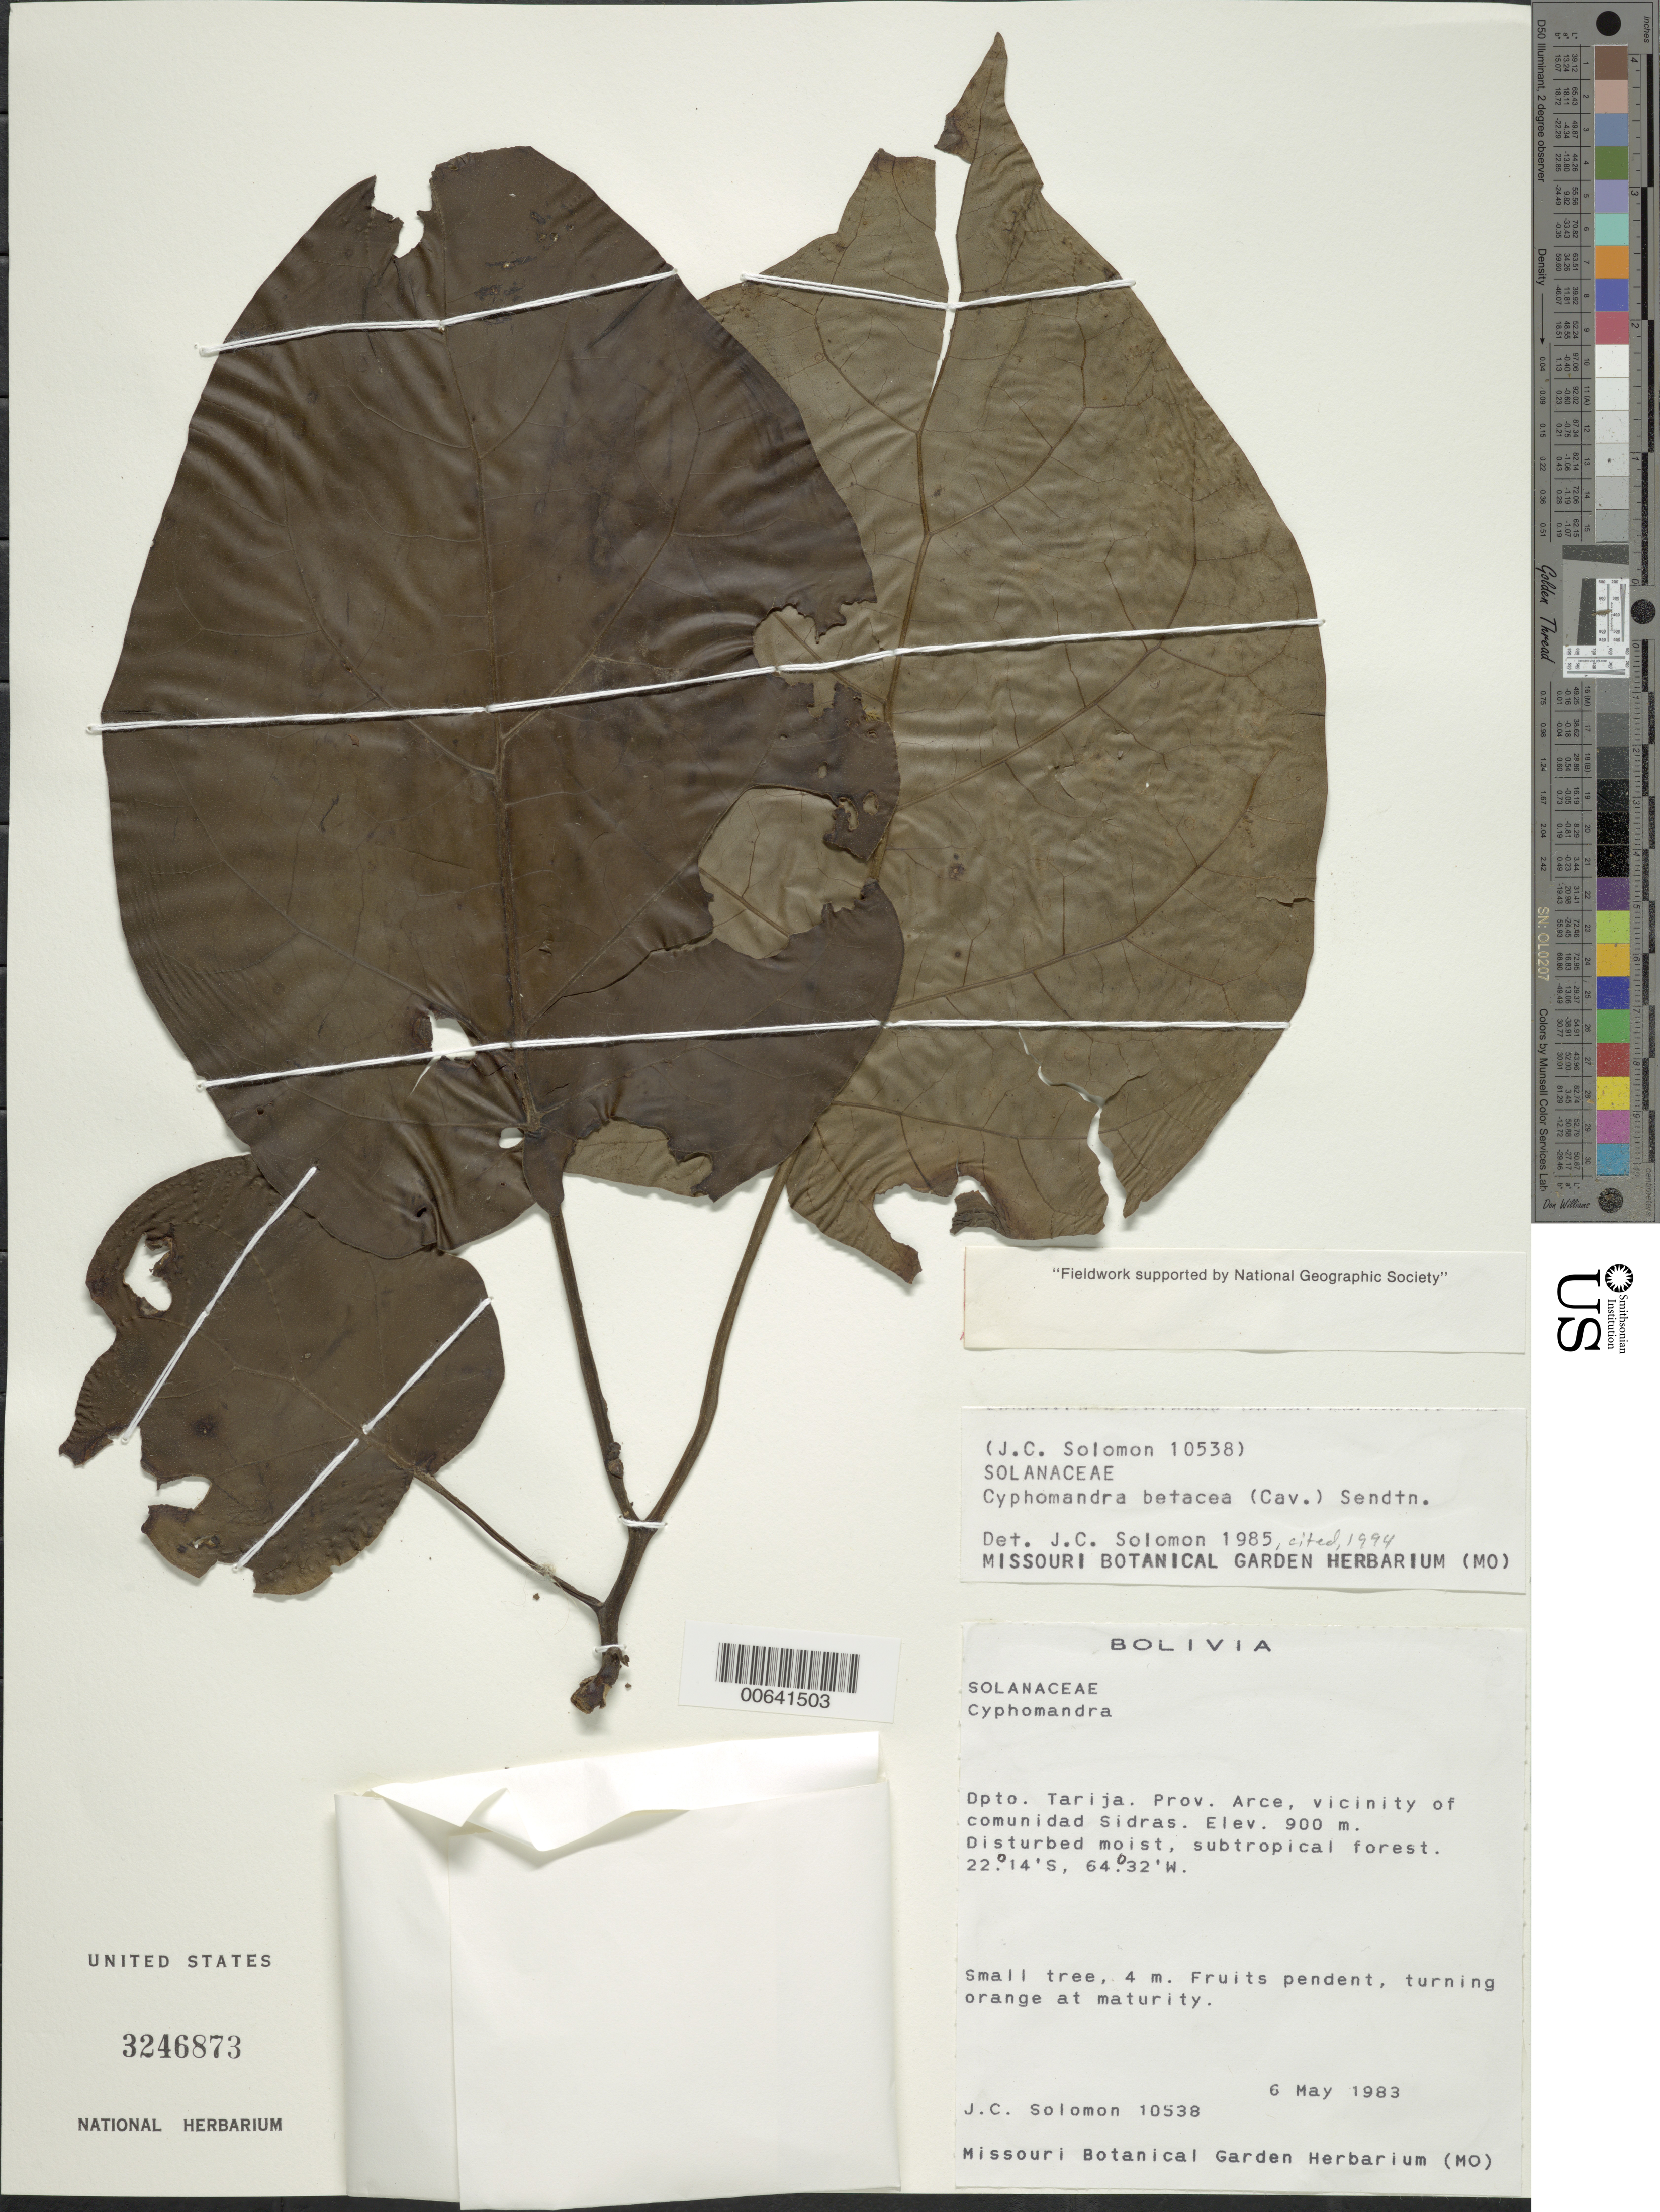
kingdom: Plantae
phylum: Tracheophyta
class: Magnoliopsida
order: Solanales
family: Solanaceae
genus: Cyphomandra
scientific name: Cyphomandra betacea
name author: (Cav.) Sendtn.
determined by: Solomon, J. C., (MO), Missouri Botanical Garden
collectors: J. C. Solomon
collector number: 10538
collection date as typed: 06 May 1983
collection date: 1983-05-06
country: Bolivia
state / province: Tarija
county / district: Arce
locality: Proximidades de la Comunidad de Sidras.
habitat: Bosque sub-tropical muy disturbado.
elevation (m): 900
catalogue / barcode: US 3246873